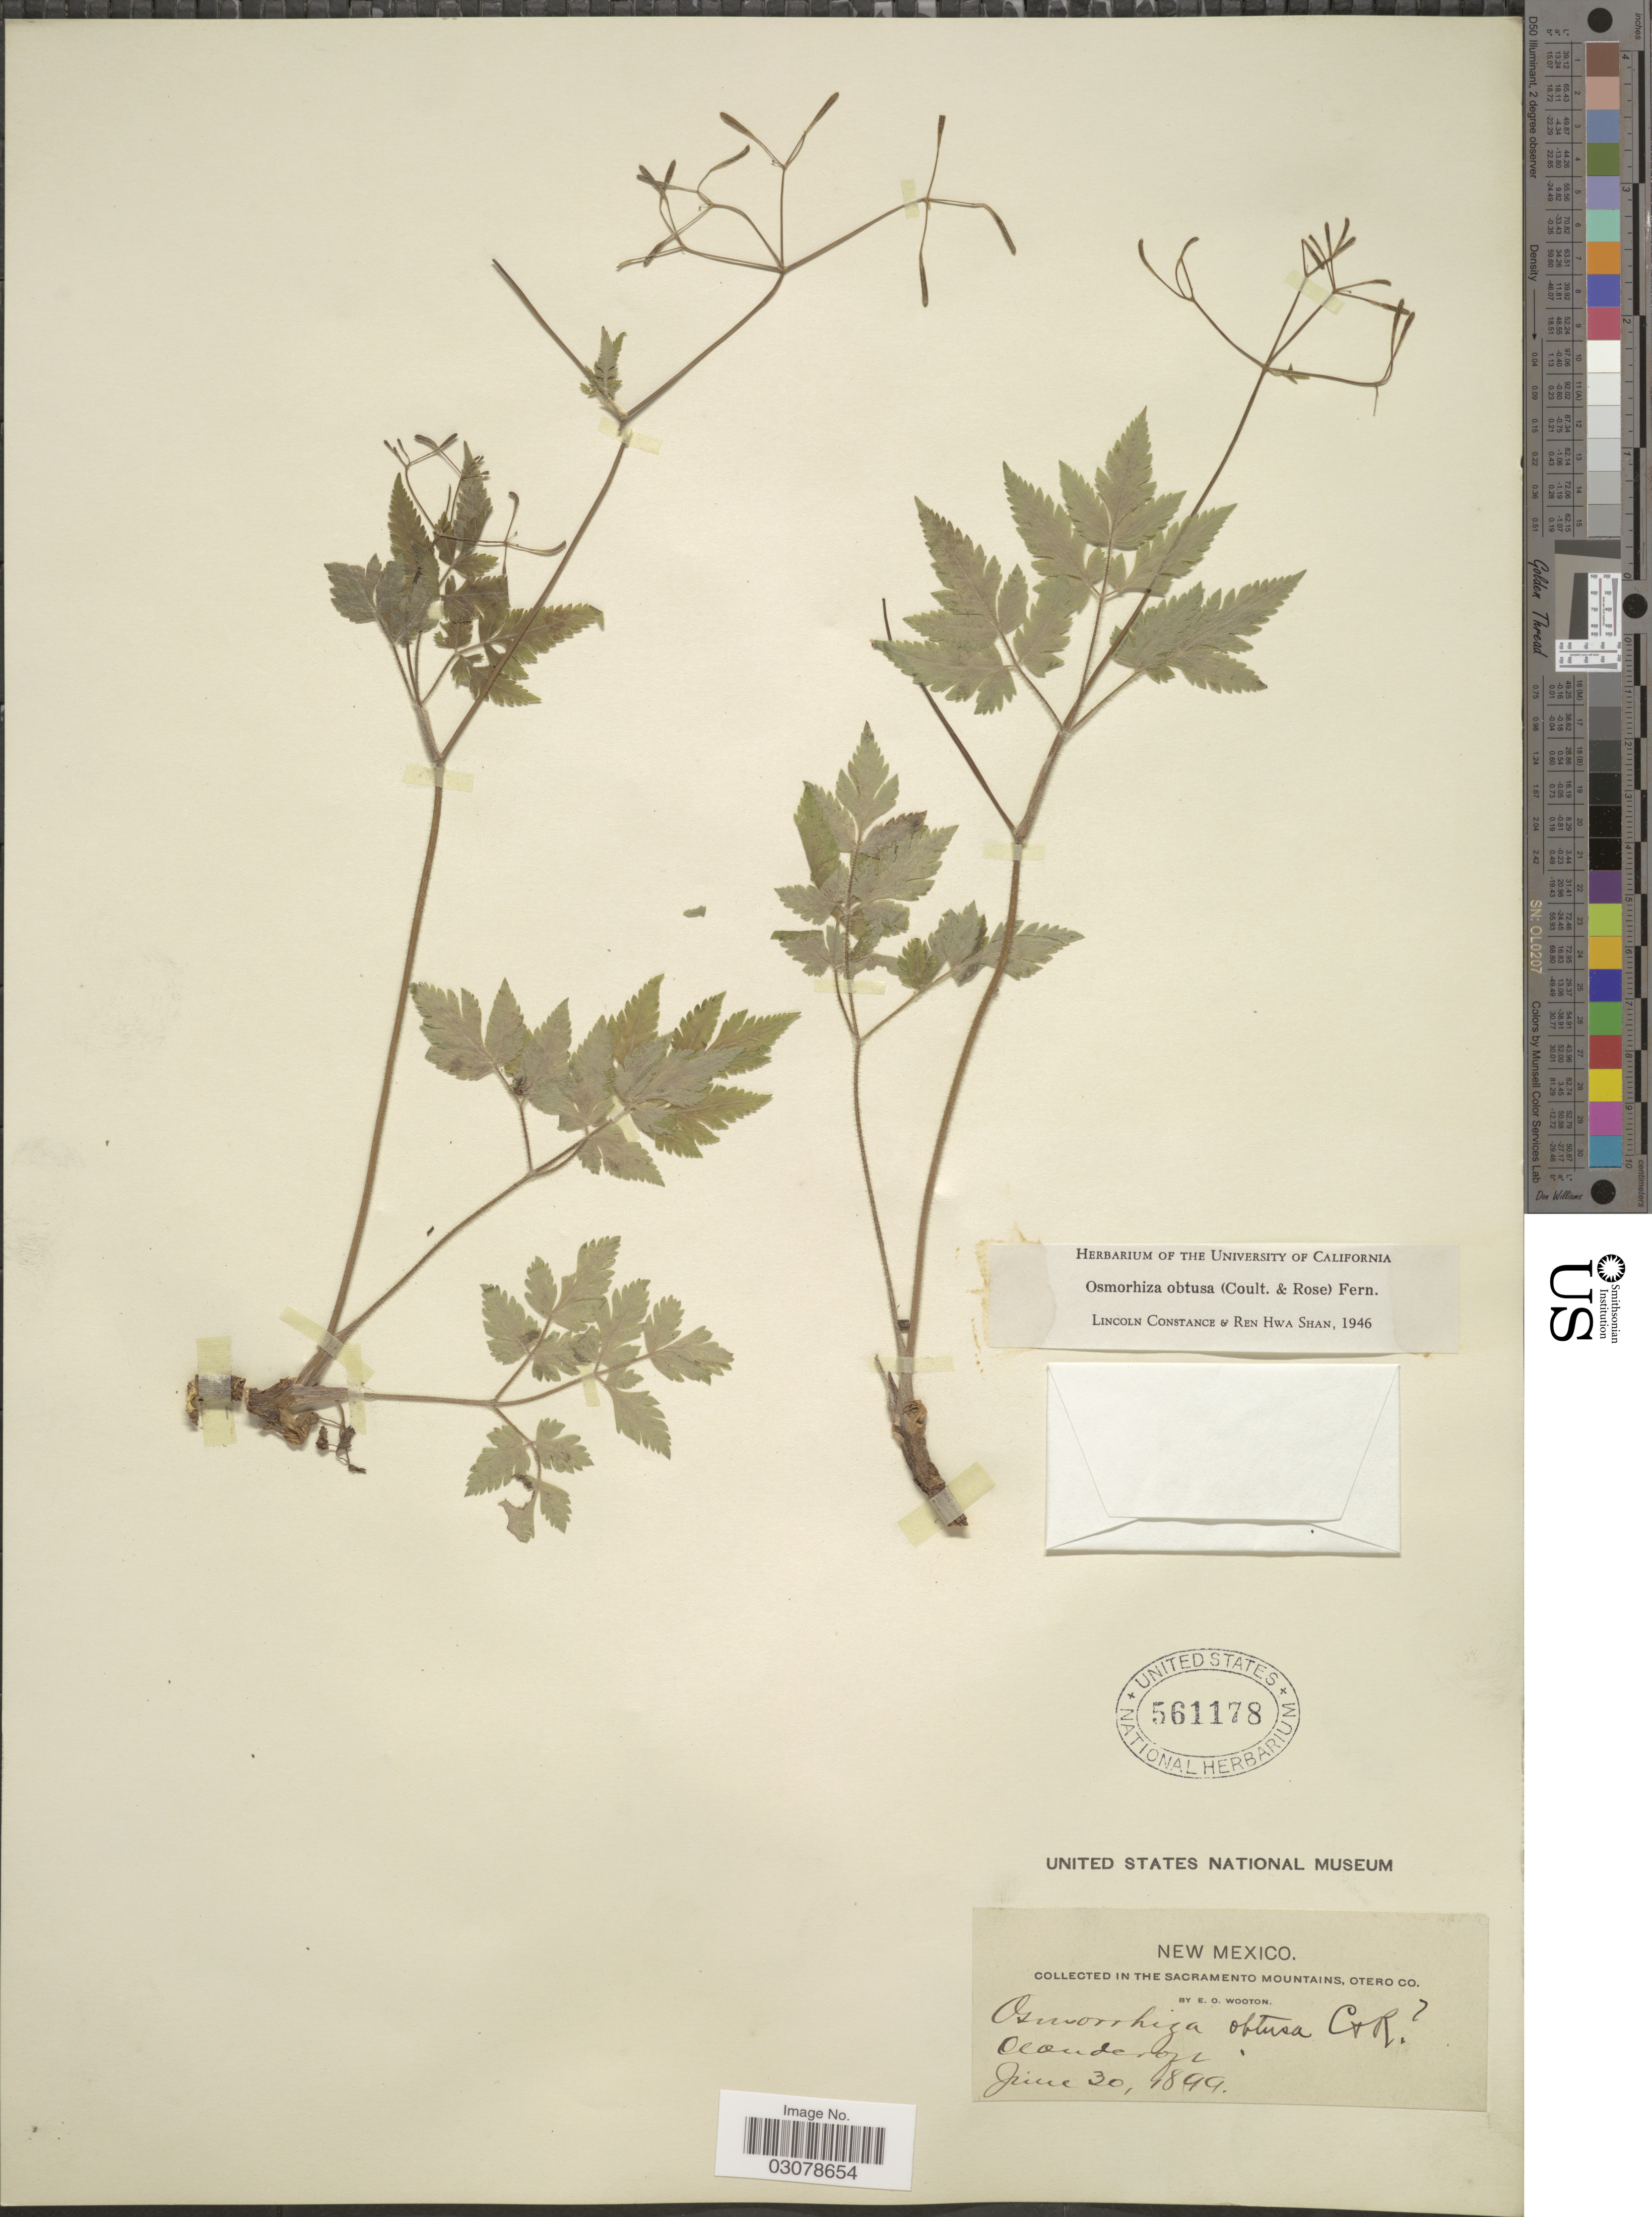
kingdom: Plantae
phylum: Tracheophyta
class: Magnoliopsida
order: Apiales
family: Apiaceae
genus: Osmorhiza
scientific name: Osmorhiza obtusa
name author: (J.M. Coult. & Rose) Fernald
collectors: E. O. Wooton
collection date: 1899-06-30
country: United States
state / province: New Mexico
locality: In The Sacramento Mountains, Otero Co., Olanderoft.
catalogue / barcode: US 561178